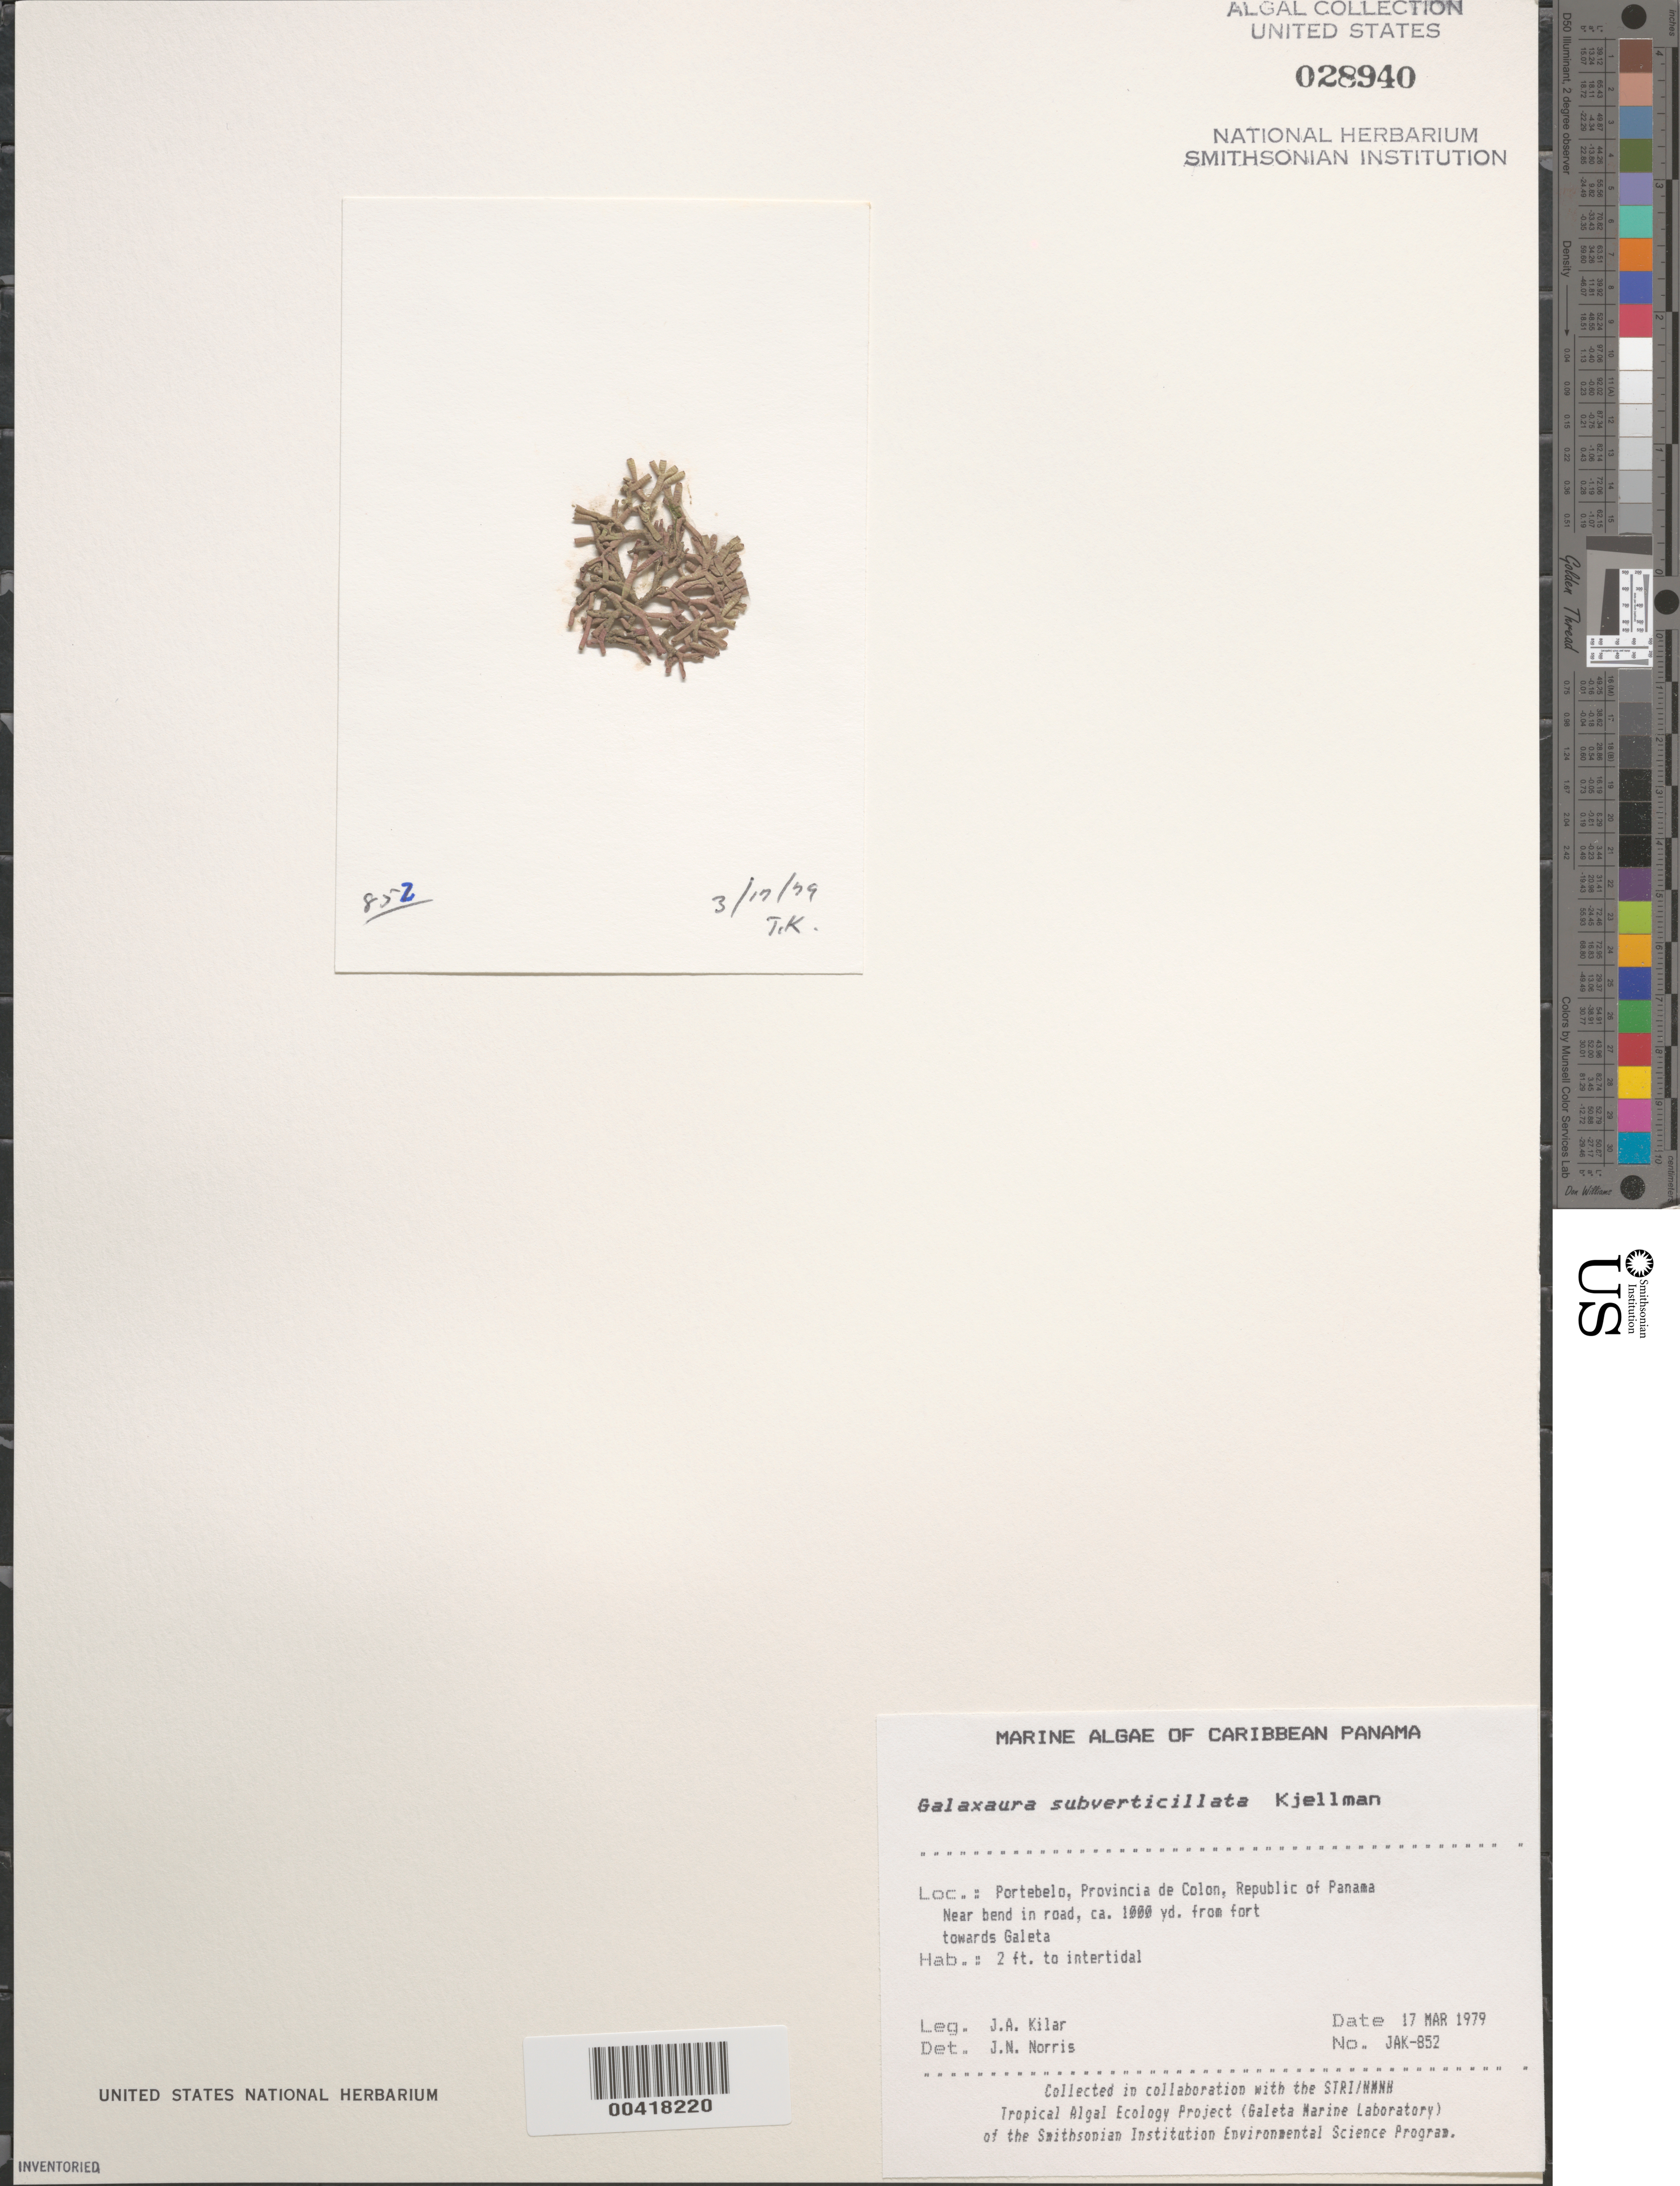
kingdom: Plantae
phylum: Rhodophyta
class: Florideophyceae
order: Nemaliales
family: Galaxauraceae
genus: Galaxaura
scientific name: Galaxaura rugosa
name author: (Ellis & Sol.) J.V.Lamouroux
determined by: Algae name updating Project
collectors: J. A. Kilar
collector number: JAK-852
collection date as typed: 17 Mar 1979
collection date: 1979-03-17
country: Panama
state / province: Colón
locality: Portebelo, near the Fort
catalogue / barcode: US 28940